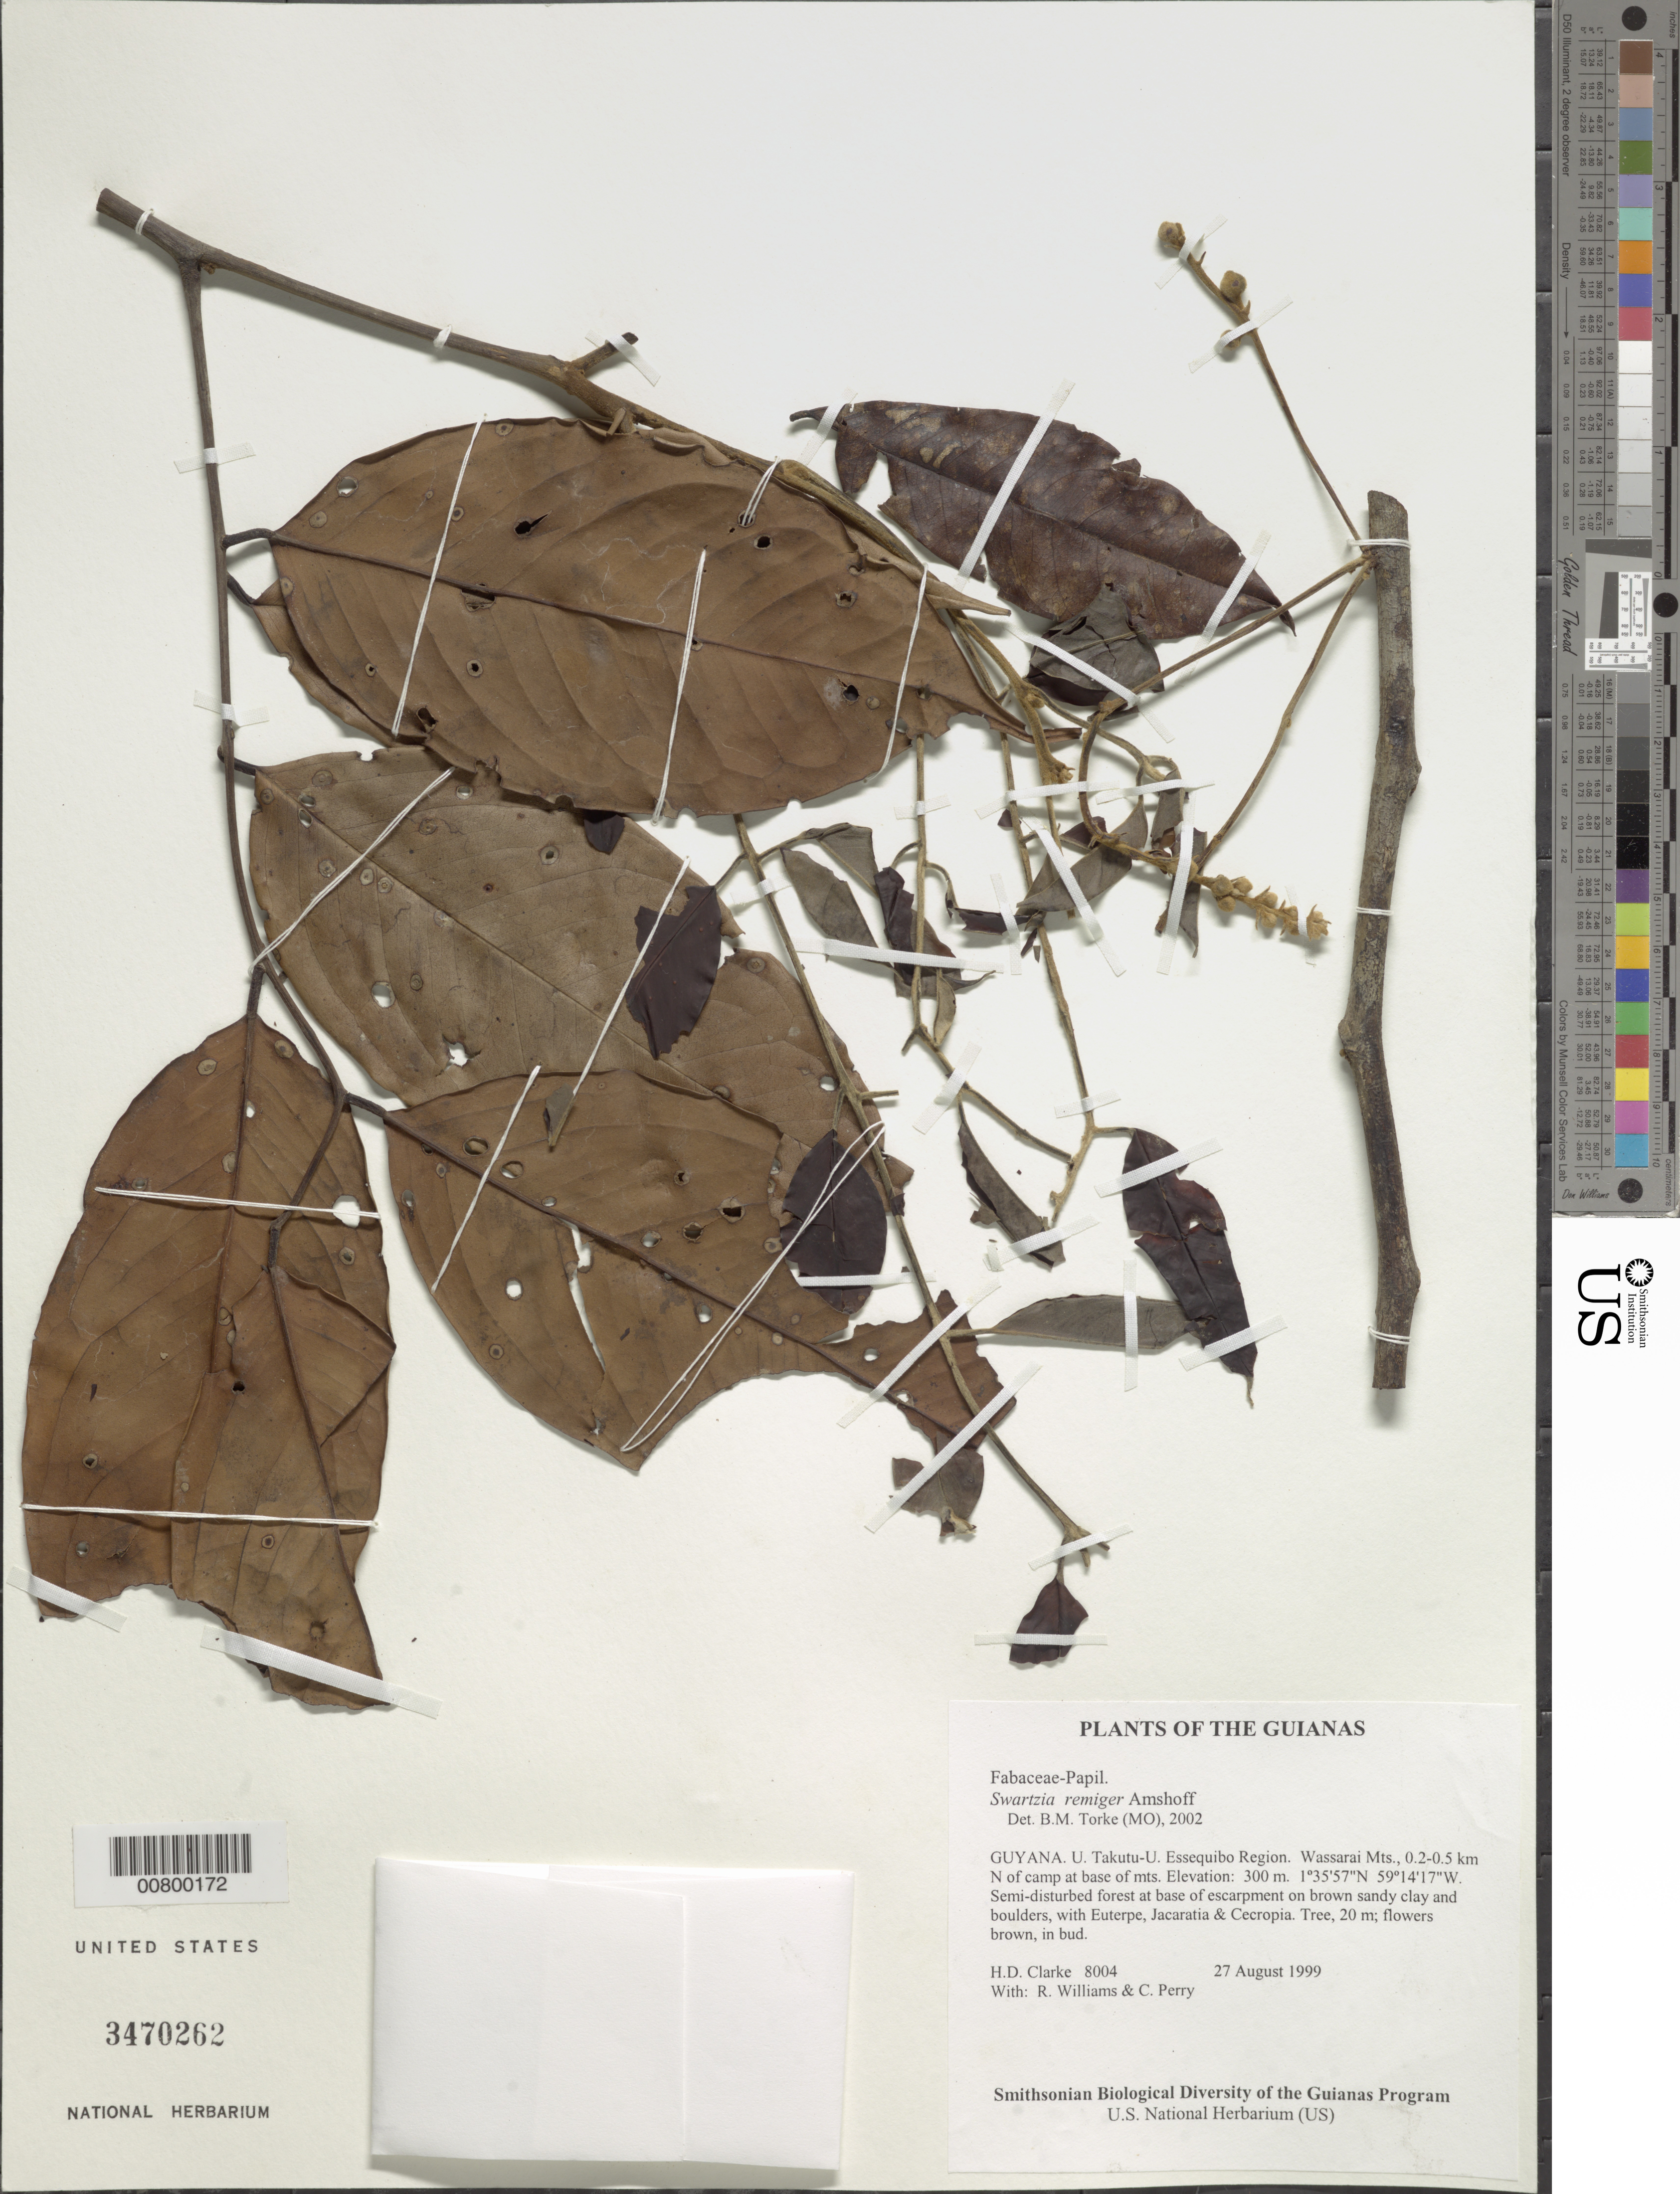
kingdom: Plantae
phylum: Tracheophyta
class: Magnoliopsida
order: Fabales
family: Fabaceae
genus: Swartzia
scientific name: Swartzia remiger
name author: Amshoff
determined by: Torke, B. M., (MO)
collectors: H. D. Clarke, R. Williams & C. Perry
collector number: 8004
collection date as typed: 27 August 1999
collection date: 1999-08-27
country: Guyana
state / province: U. Takutu-U. Essequibo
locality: Wassarai Mts., 0.2-0.5 km N of camp at base of mts.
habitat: Semi-disturbed forest at base of escarpment on brown sandy clay and boulders, with Euterpe, Jacaratia & Cecropia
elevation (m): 300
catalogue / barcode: US 3470262